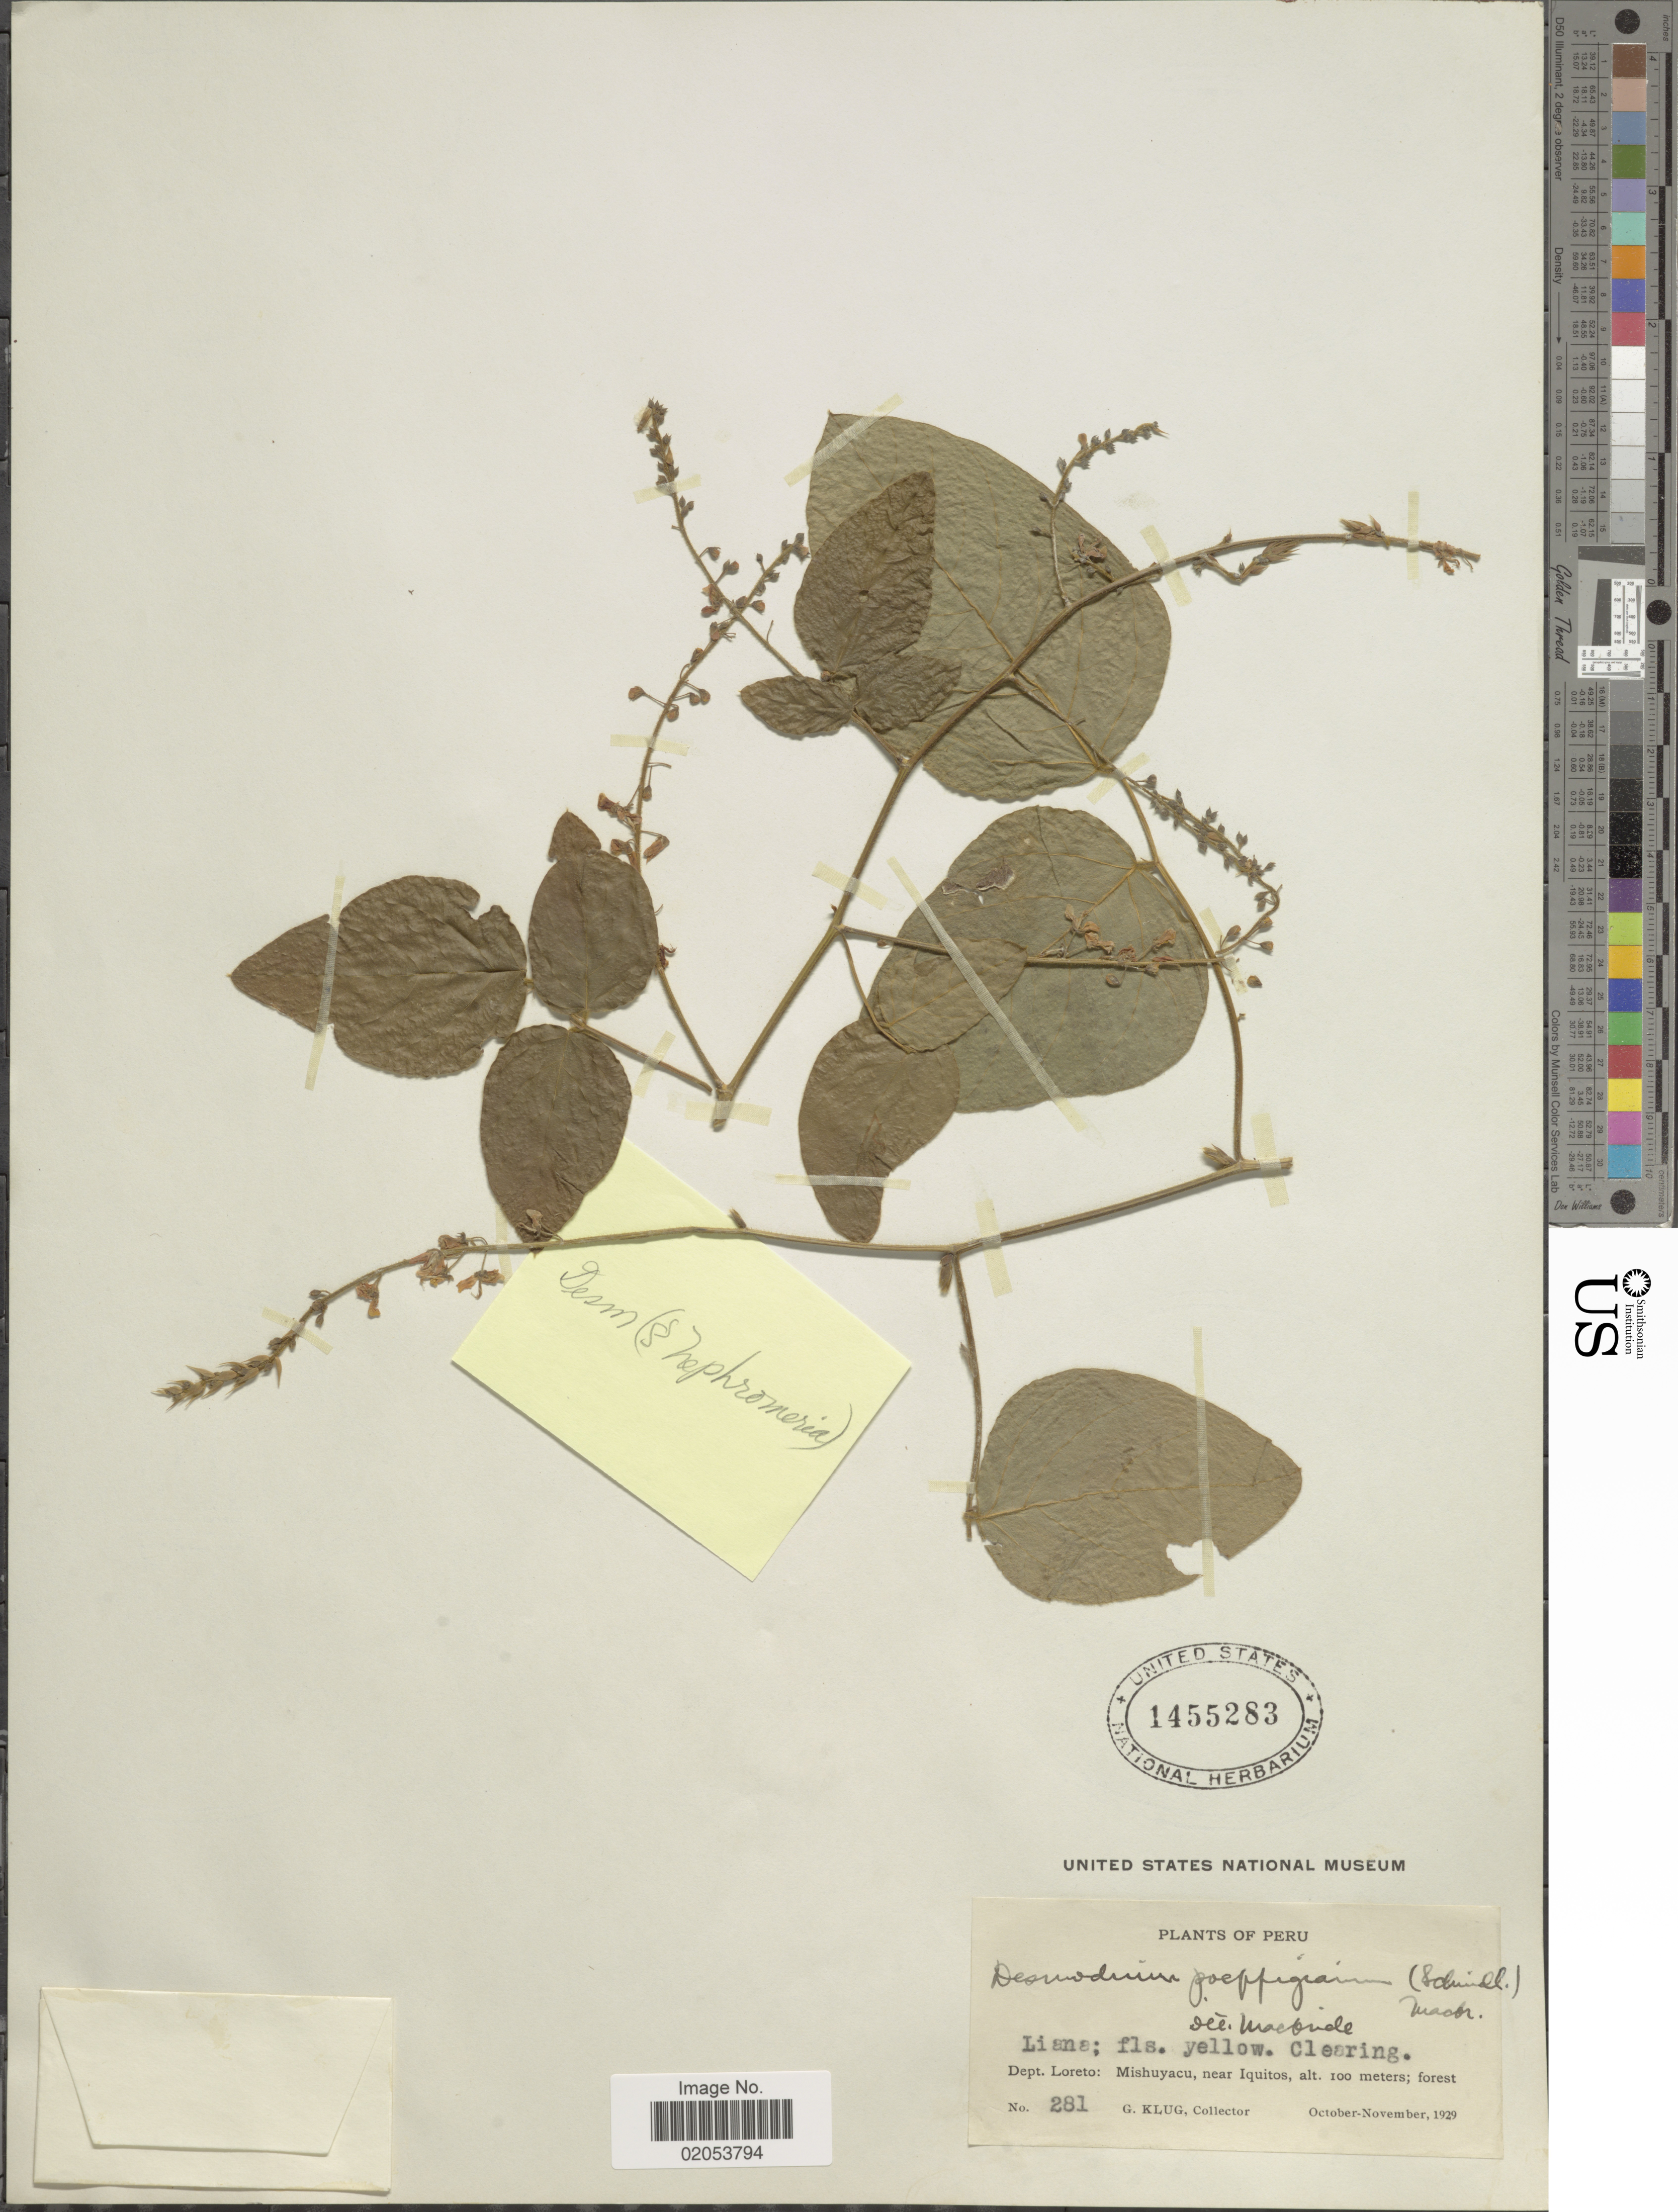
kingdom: Plantae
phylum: Tracheophyta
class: Magnoliopsida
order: Fabales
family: Fabaceae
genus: Desmodium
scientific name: Desmodium sp.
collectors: G. Klug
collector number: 281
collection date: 1929-10/1929-11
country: Peru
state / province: Loreto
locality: Mishuyacu, near Iquitos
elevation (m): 100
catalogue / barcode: US 1455283